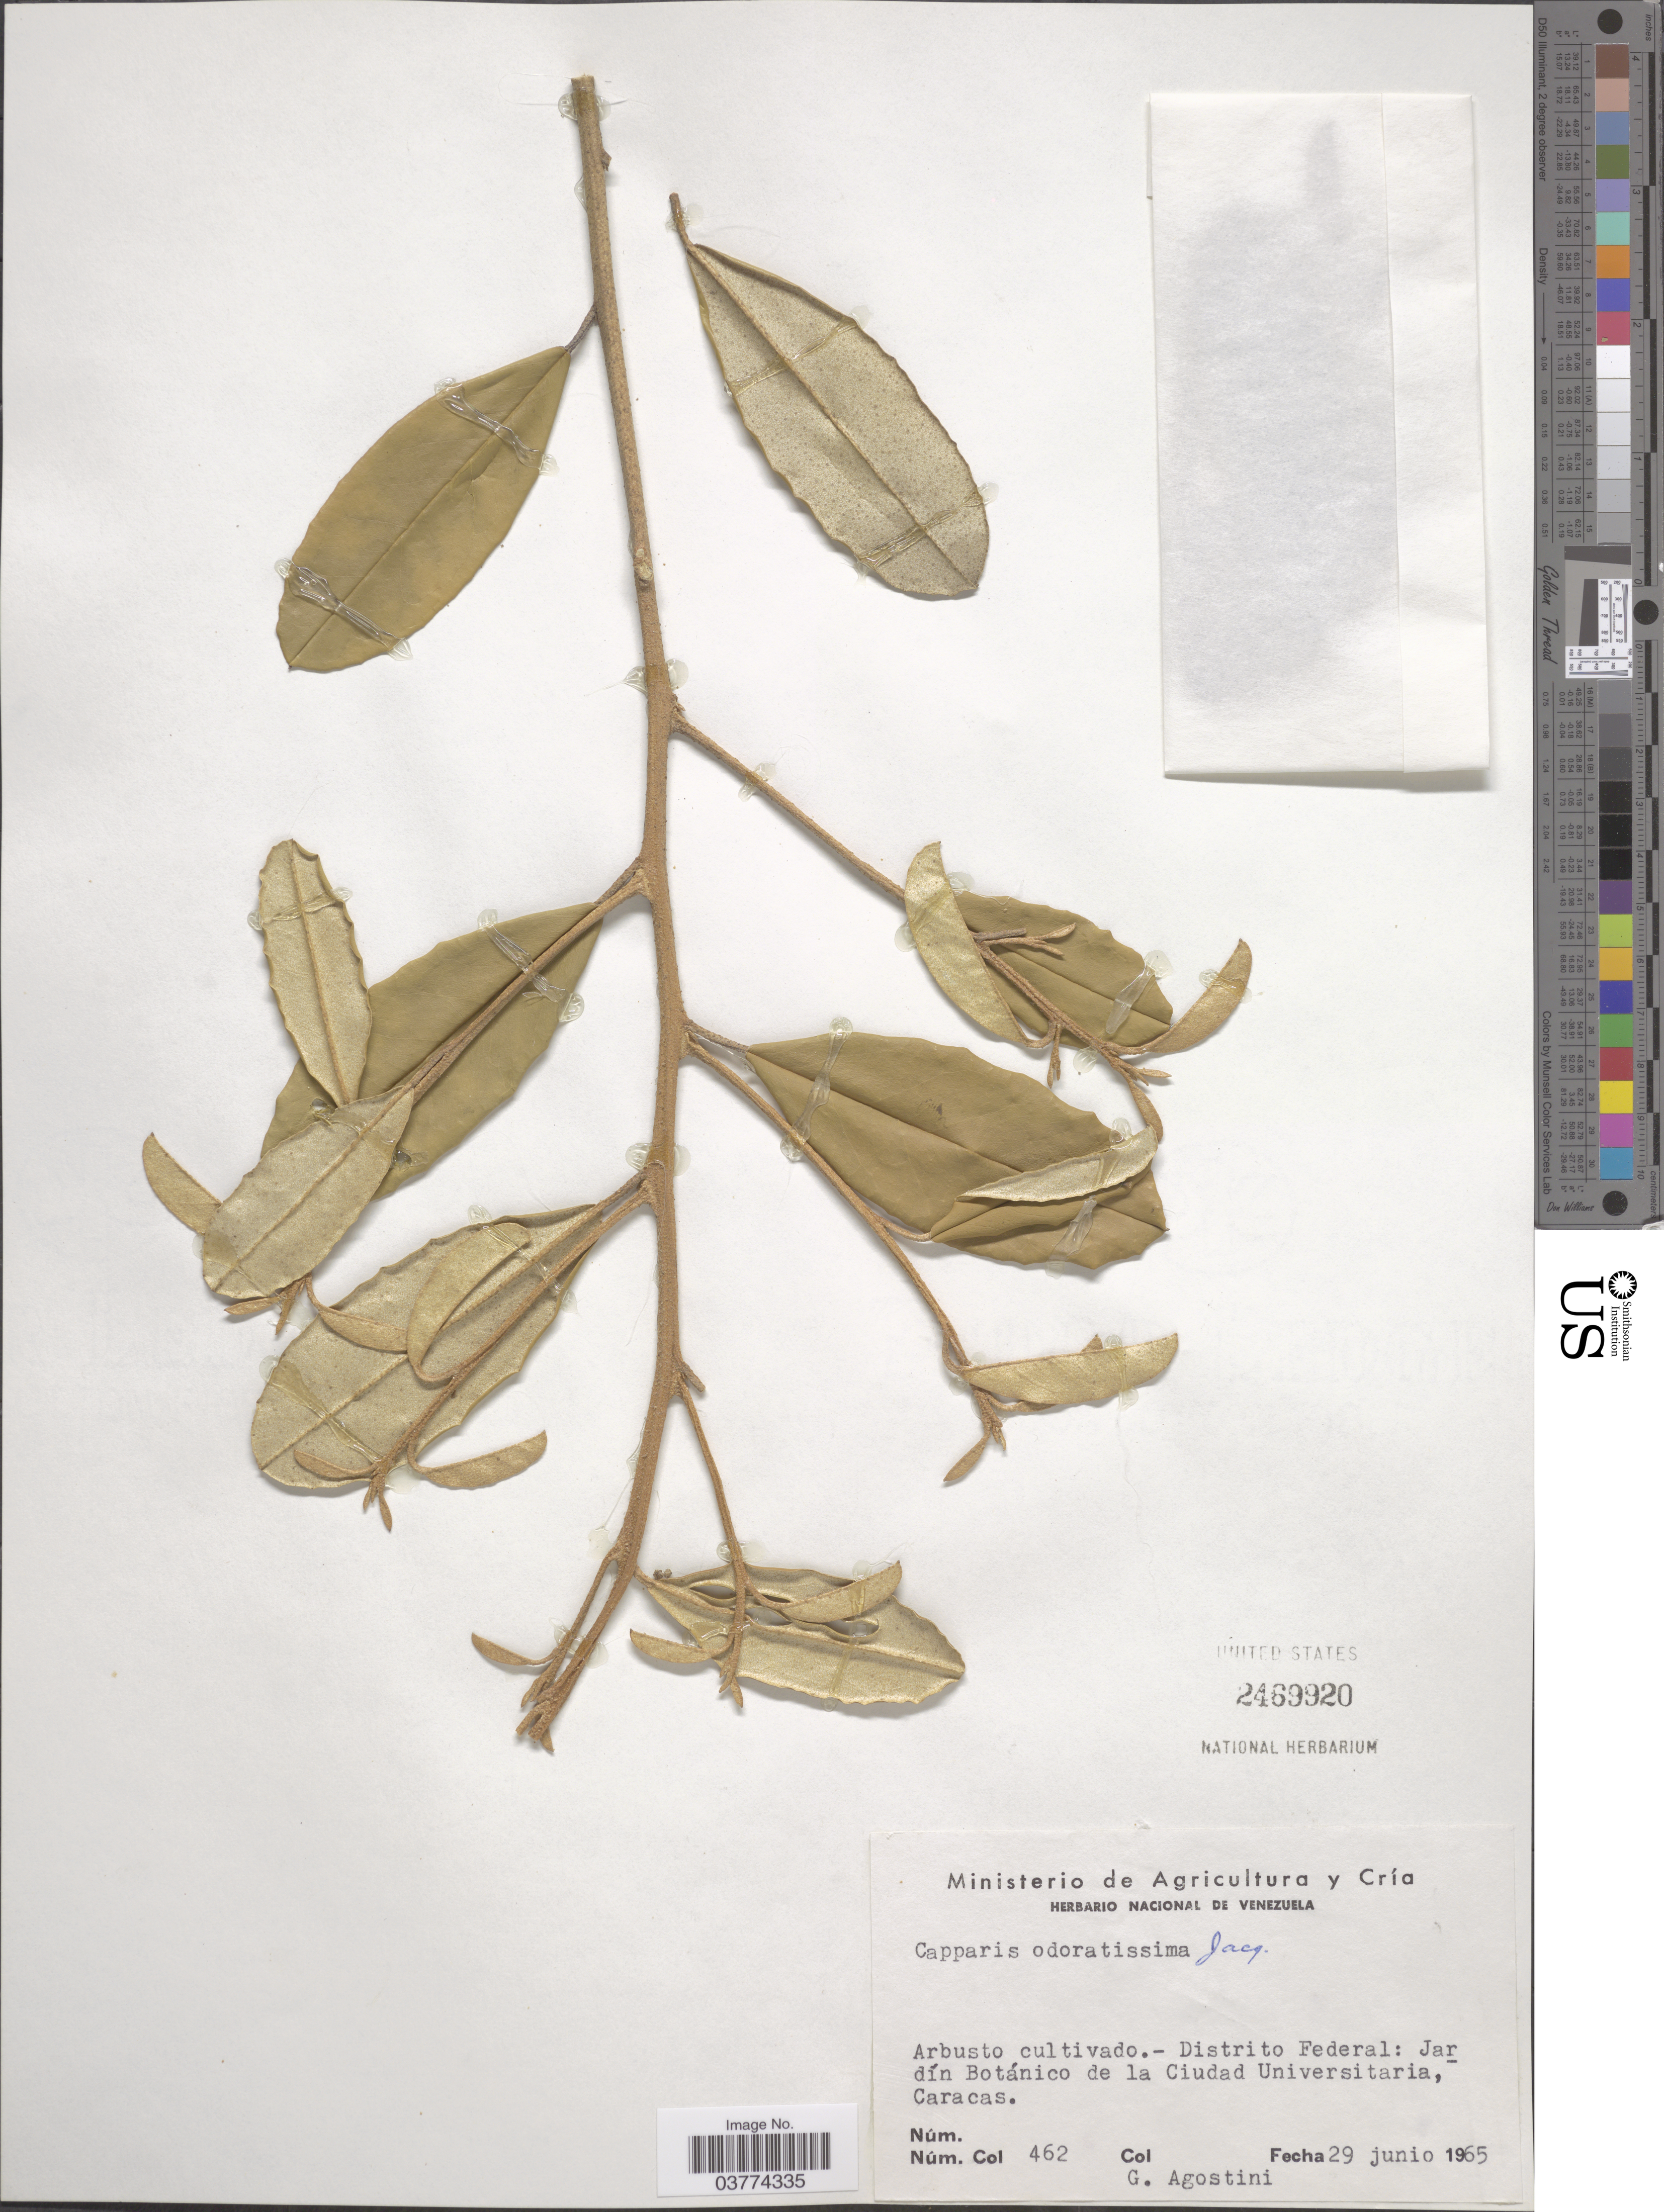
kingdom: Plantae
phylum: Tracheophyta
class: Magnoliopsida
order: Brassicales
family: Capparaceae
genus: Quadrella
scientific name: Quadrella odoratissima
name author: (Jacq.) Hutch.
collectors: G. Agostini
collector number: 462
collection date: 1965-06-29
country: Venezuela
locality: Distrito Federal: Jardín Botánico de la Ciudad Universitaria, Caracas.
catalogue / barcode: US 2469920